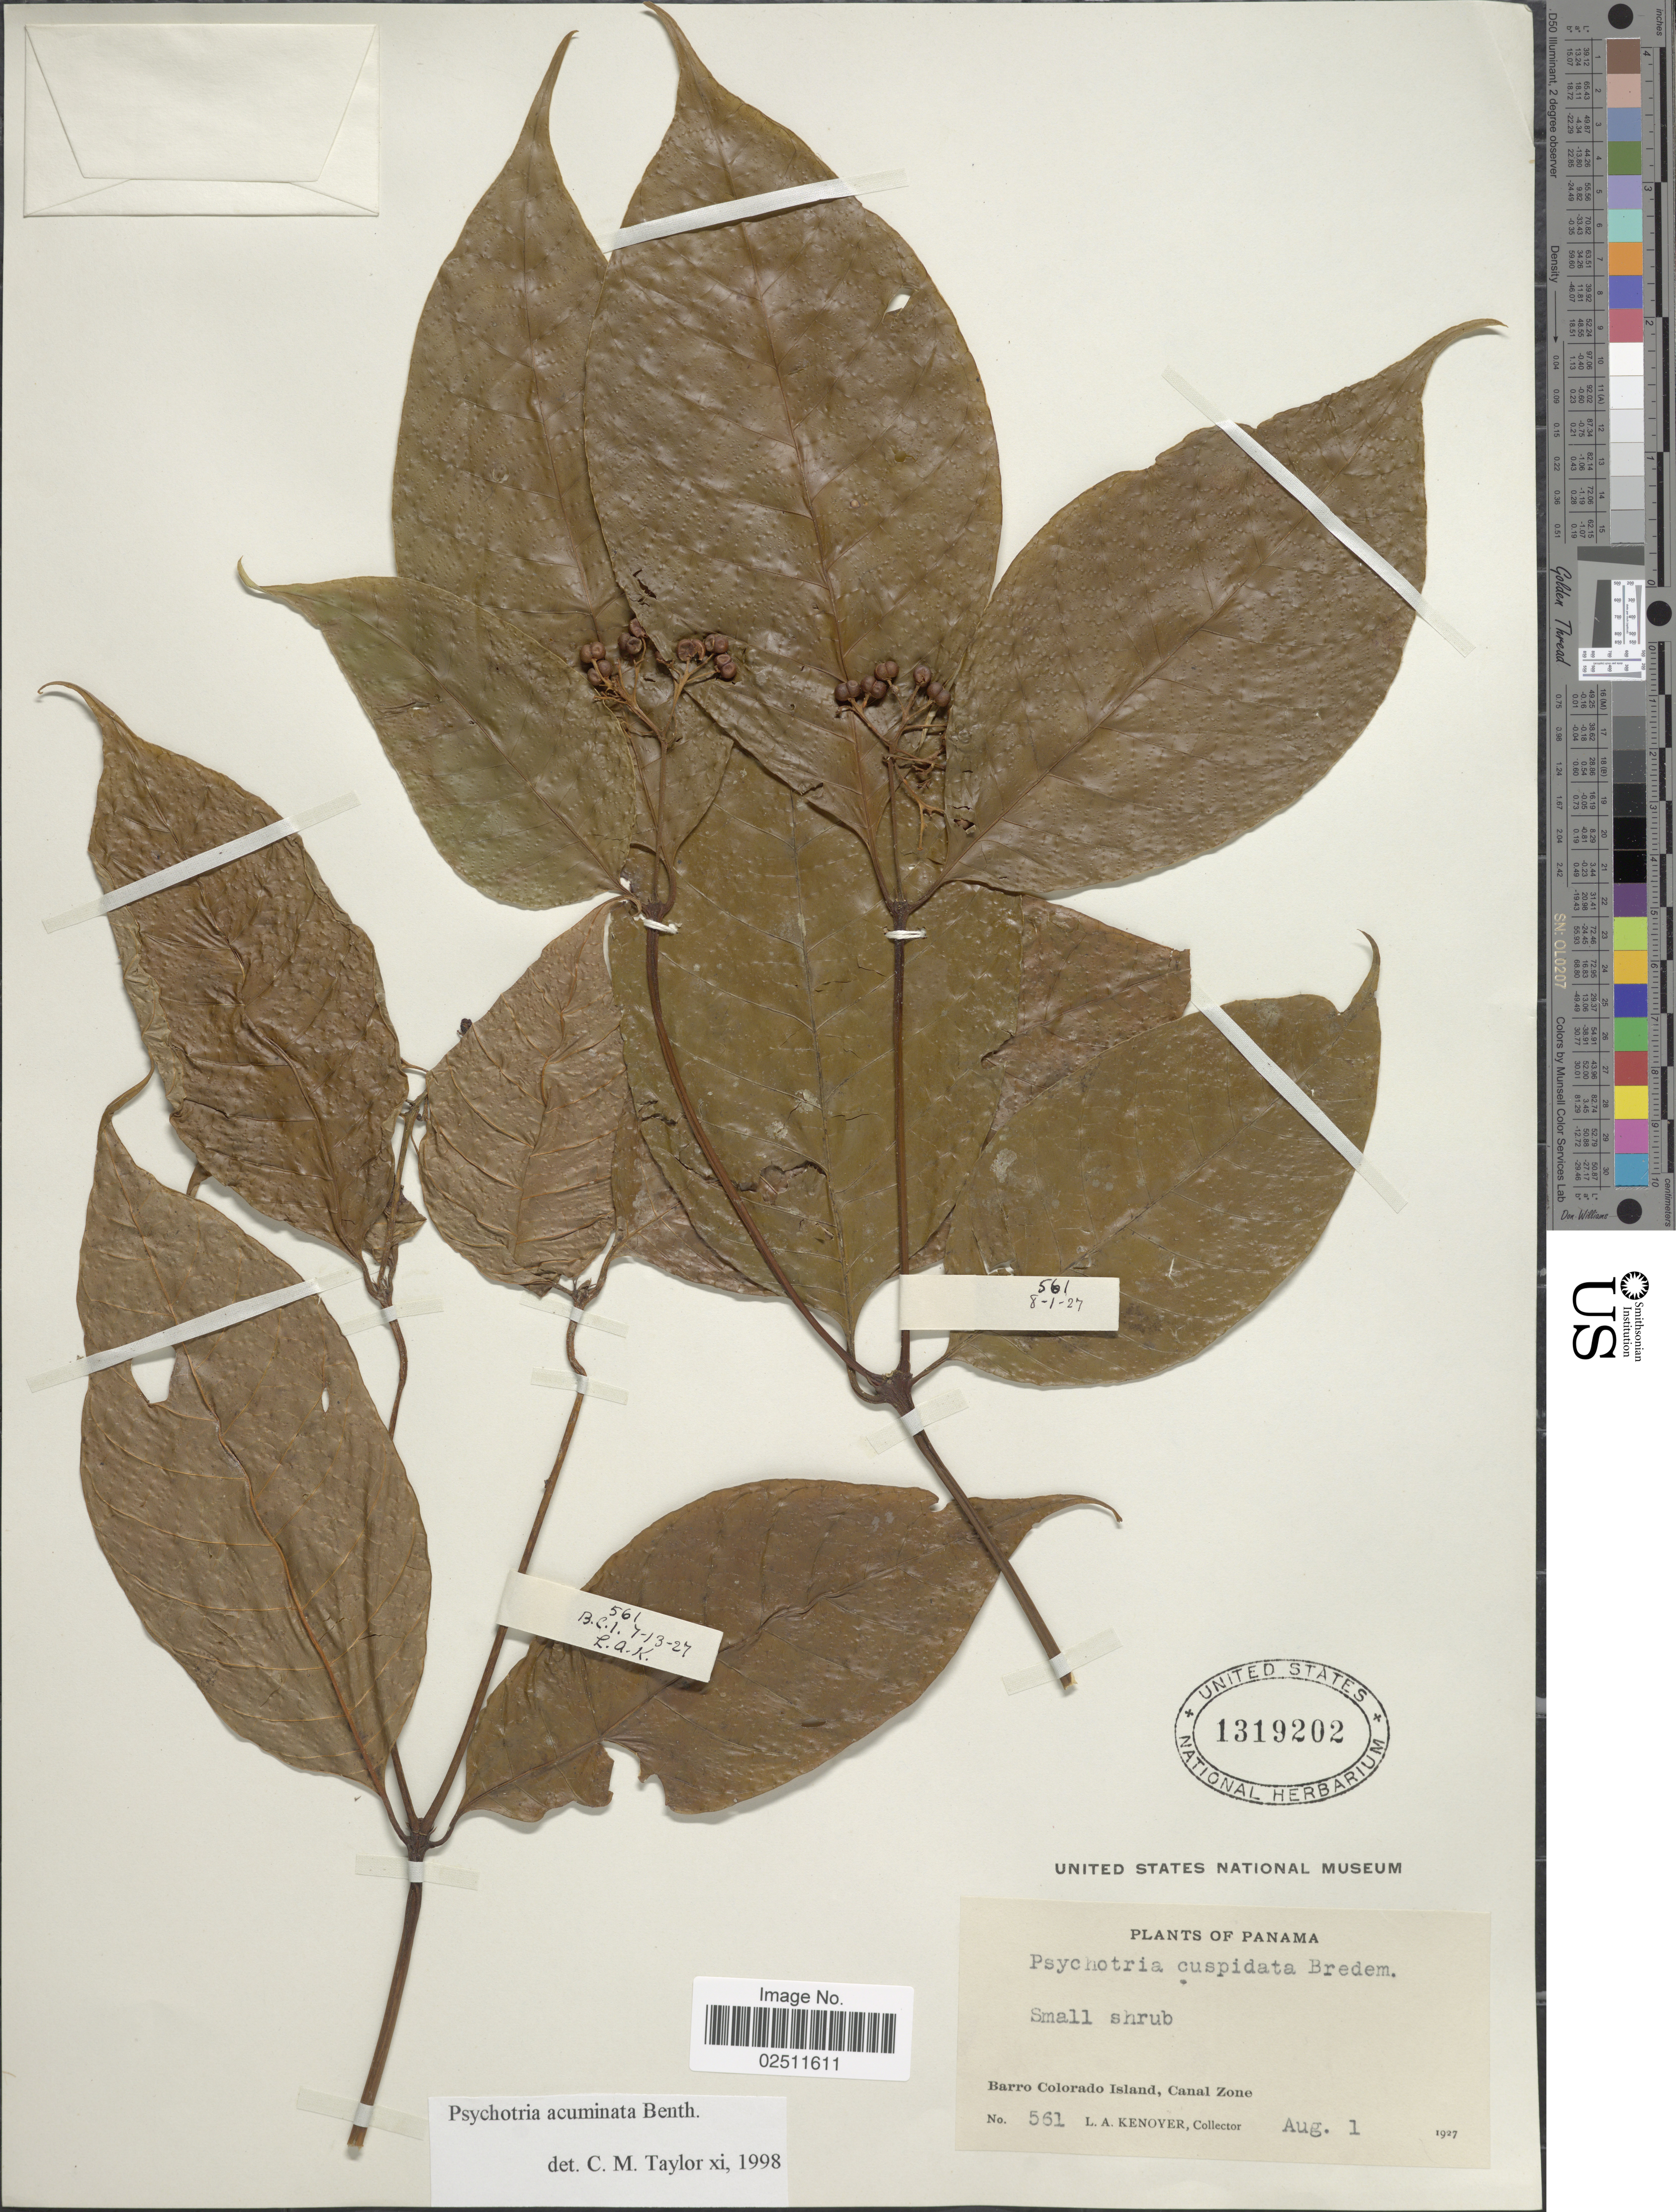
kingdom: Plantae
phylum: Tracheophyta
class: Magnoliopsida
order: Gentianales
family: Rubiaceae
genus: Psychotria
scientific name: Psychotria acuminata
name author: Benth.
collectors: L. A. Kenoyer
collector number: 561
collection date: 1927-08-01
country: Panama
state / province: Panamá Oeste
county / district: Canal Zone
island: Barro Colorado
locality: Barro Colorado Island, Canal Zone.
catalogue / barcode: US 1319202